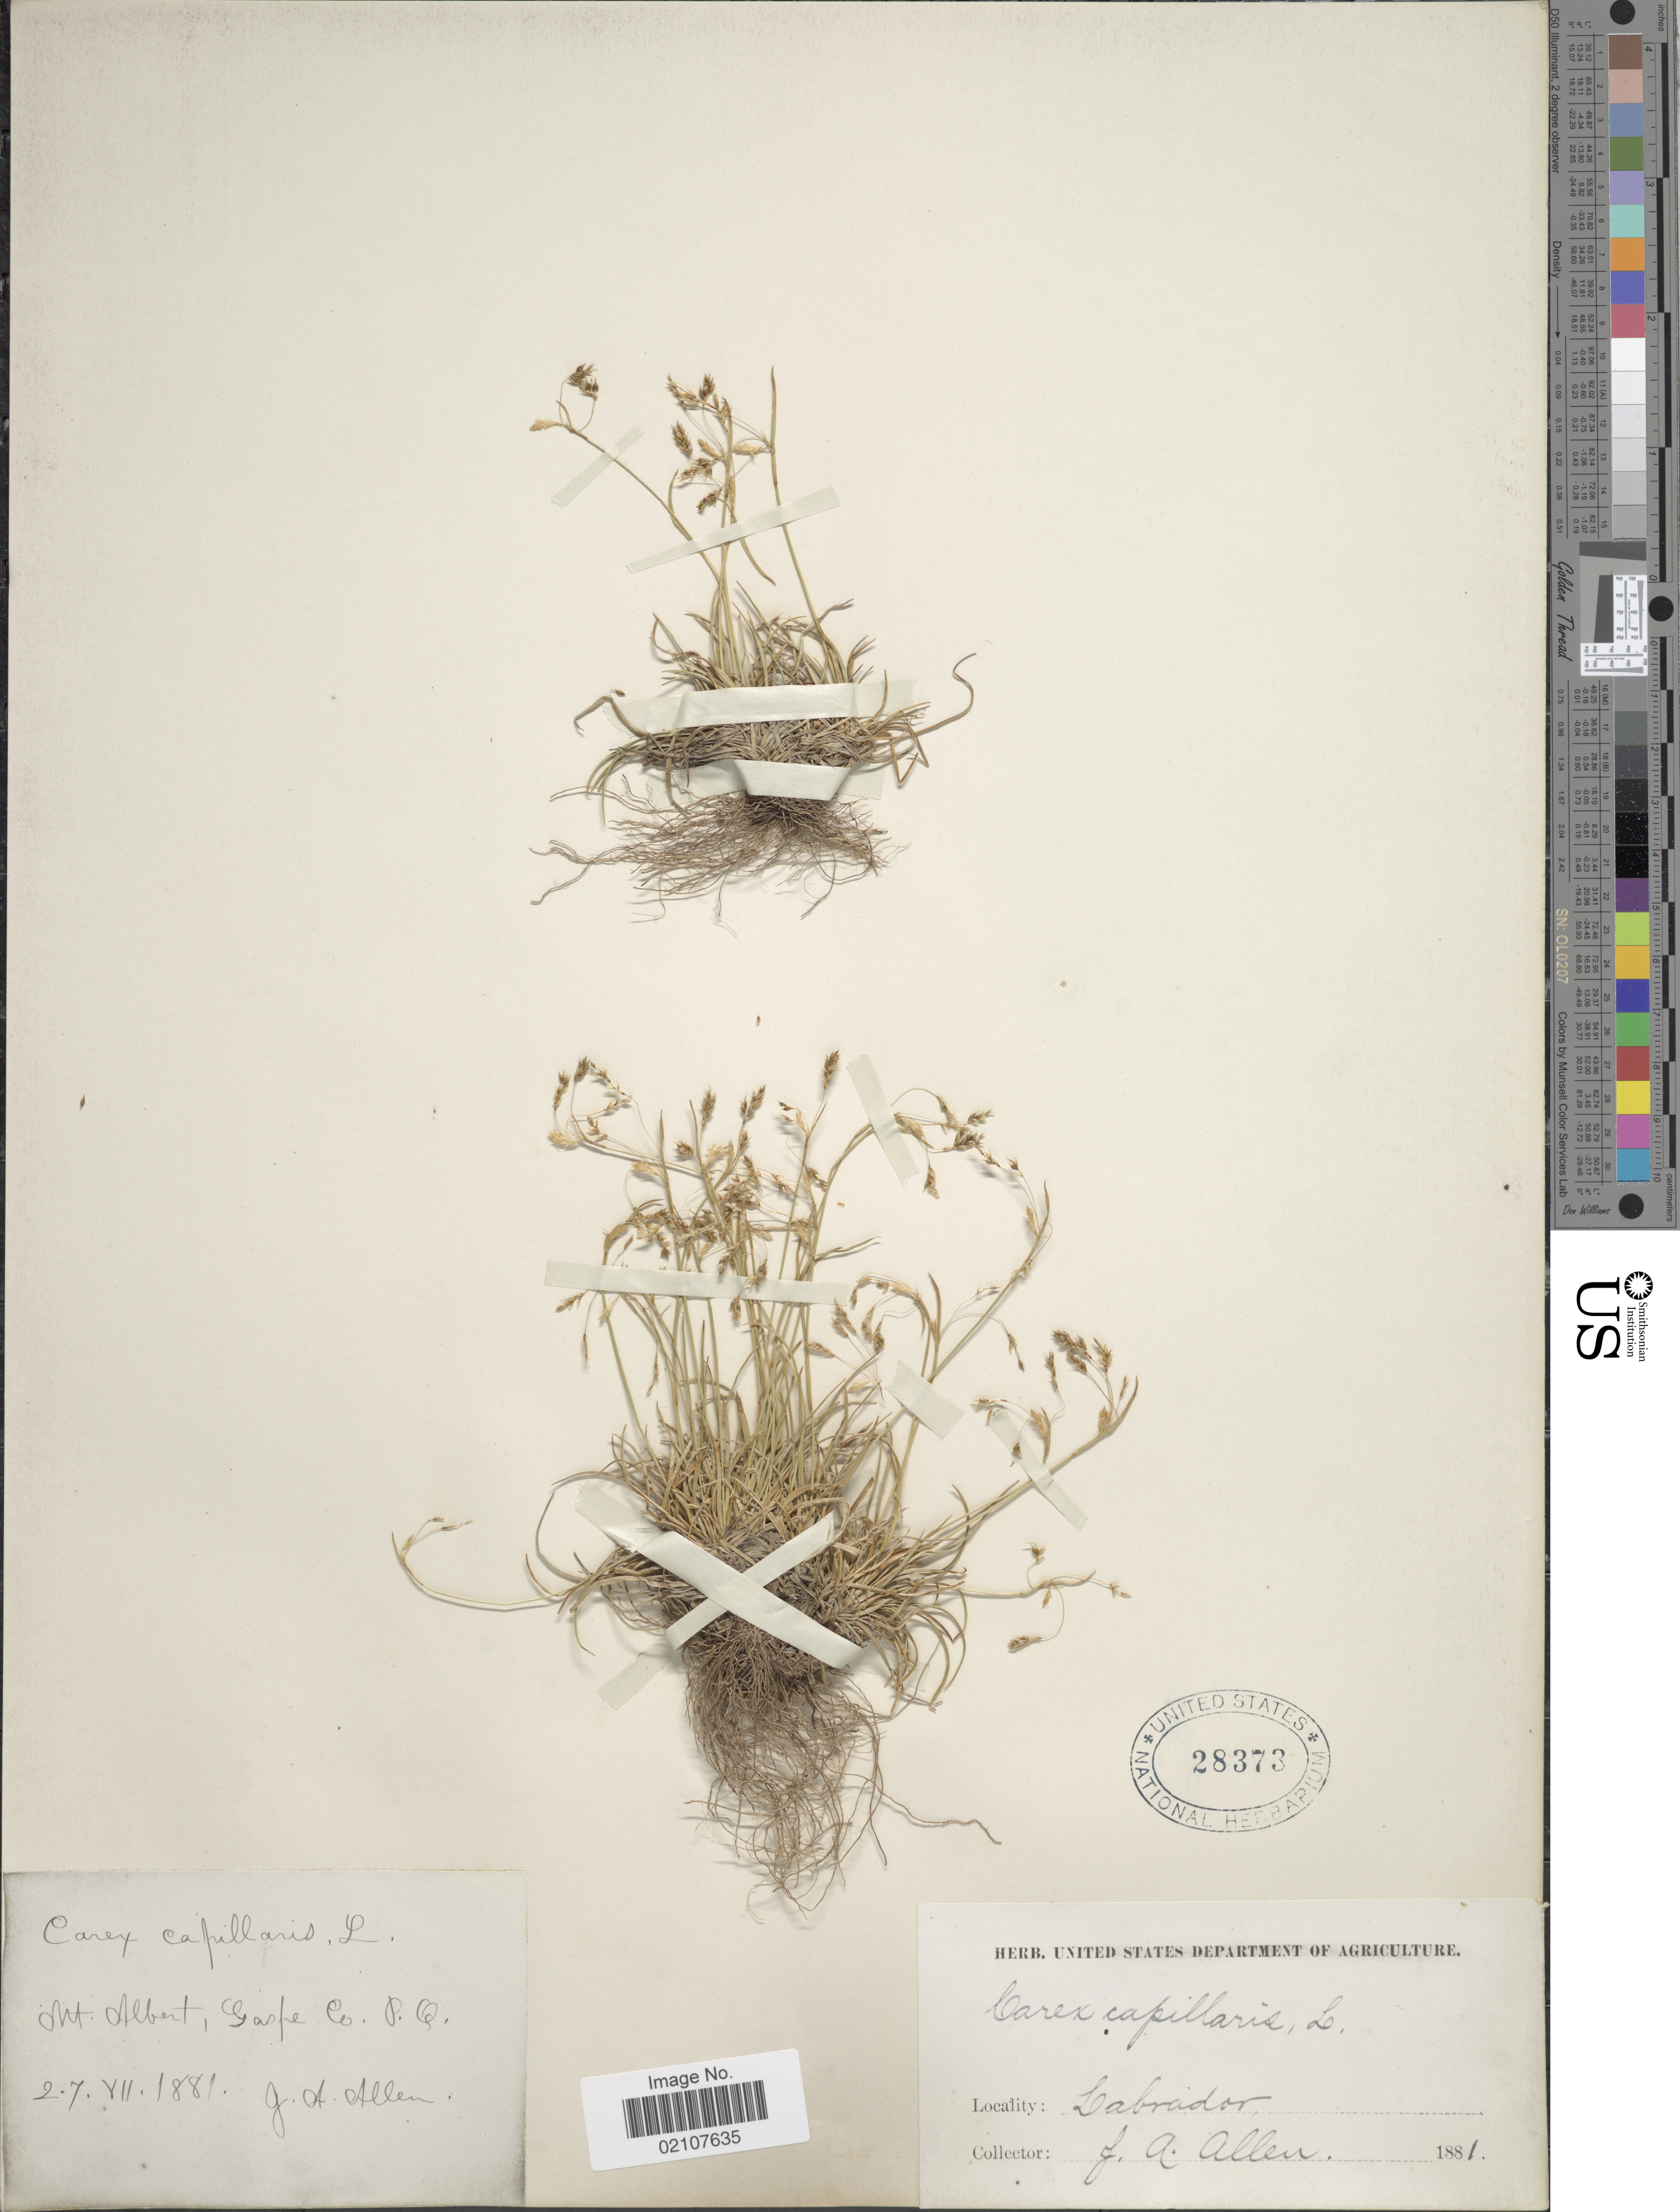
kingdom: Plantae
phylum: Tracheophyta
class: Liliopsida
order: Poales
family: Cyperaceae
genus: Carex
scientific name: Carex capillaris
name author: L.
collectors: J. A. Allen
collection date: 1881-07-02/1881-07-07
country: Canada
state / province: Newfoundland and Labrador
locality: Mt. Albert, Gaspe Co. P.Q. Labrador.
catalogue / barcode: US 28373